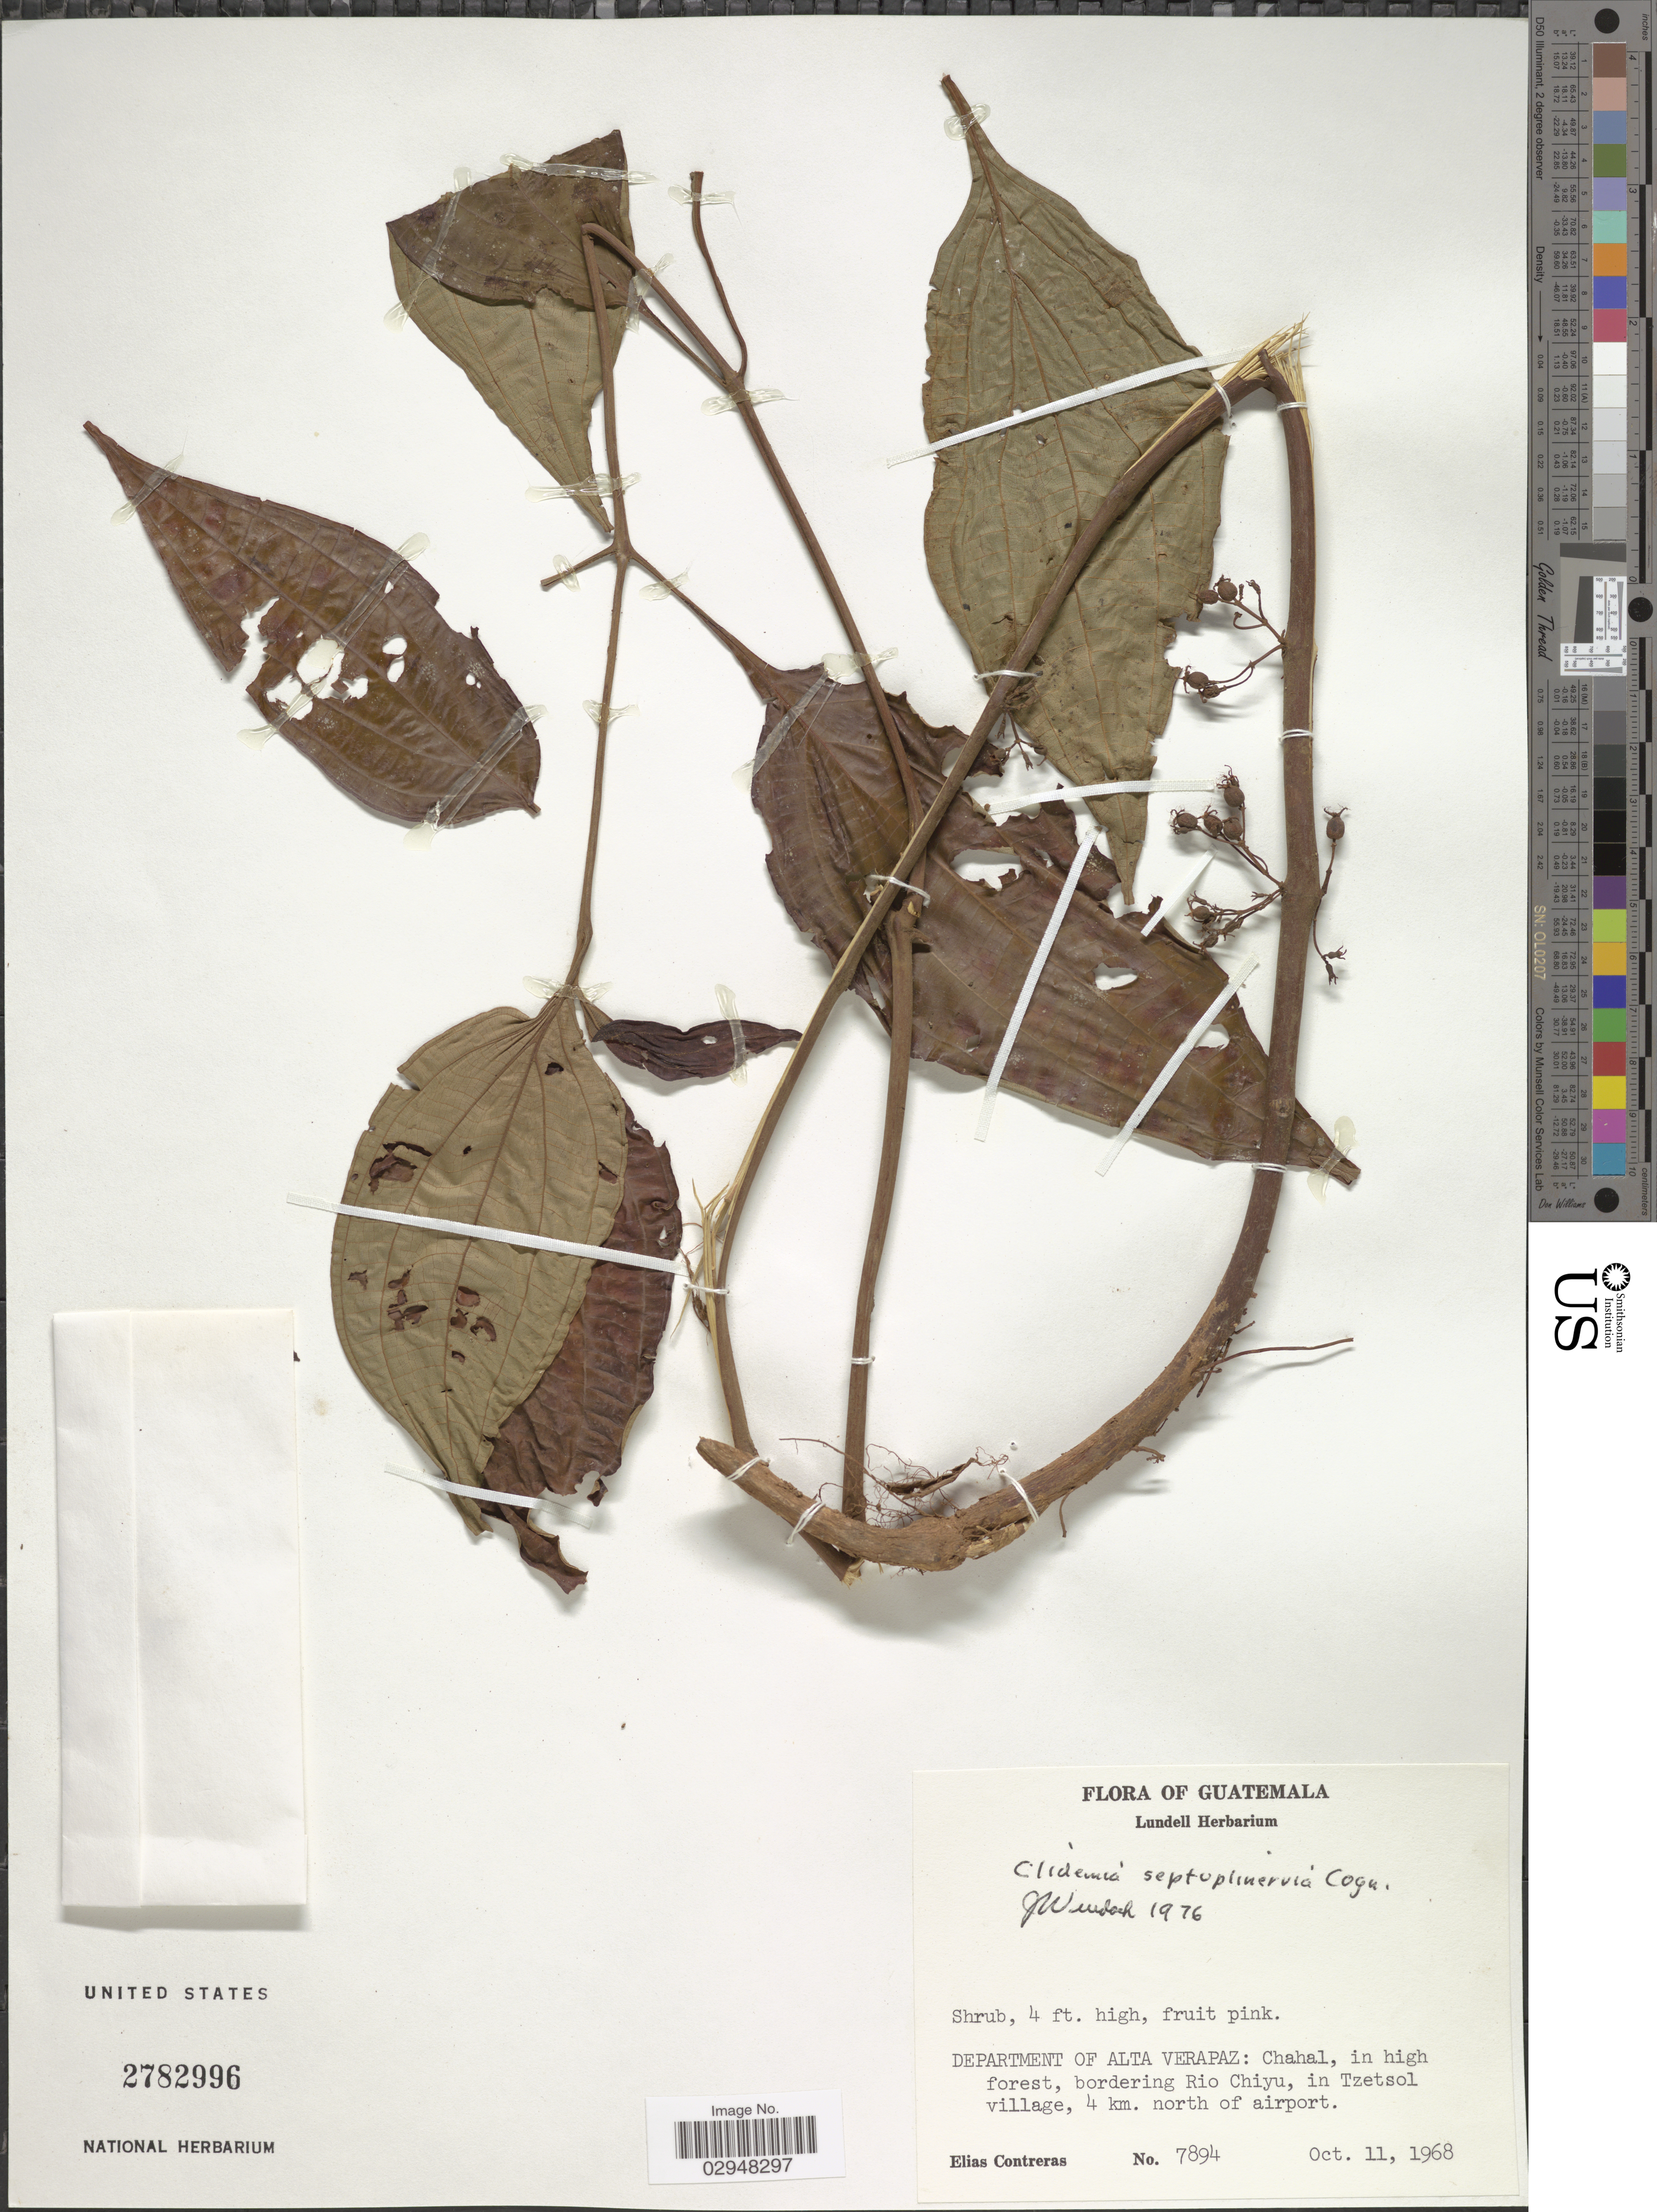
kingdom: Plantae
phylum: Tracheophyta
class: Magnoliopsida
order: Myrtales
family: Melastomataceae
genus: Clidemia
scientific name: Clidemia septuplinervia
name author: Cogn.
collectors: E. Contreras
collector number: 7894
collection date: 1968-10-11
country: Guatemala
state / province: Alta Verapaz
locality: Department of Alta Verapaz, Chahal, in high forest, bordering Rio Chiyu, in Tzetsol village, 4 km. north of airport.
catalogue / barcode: US 2782996